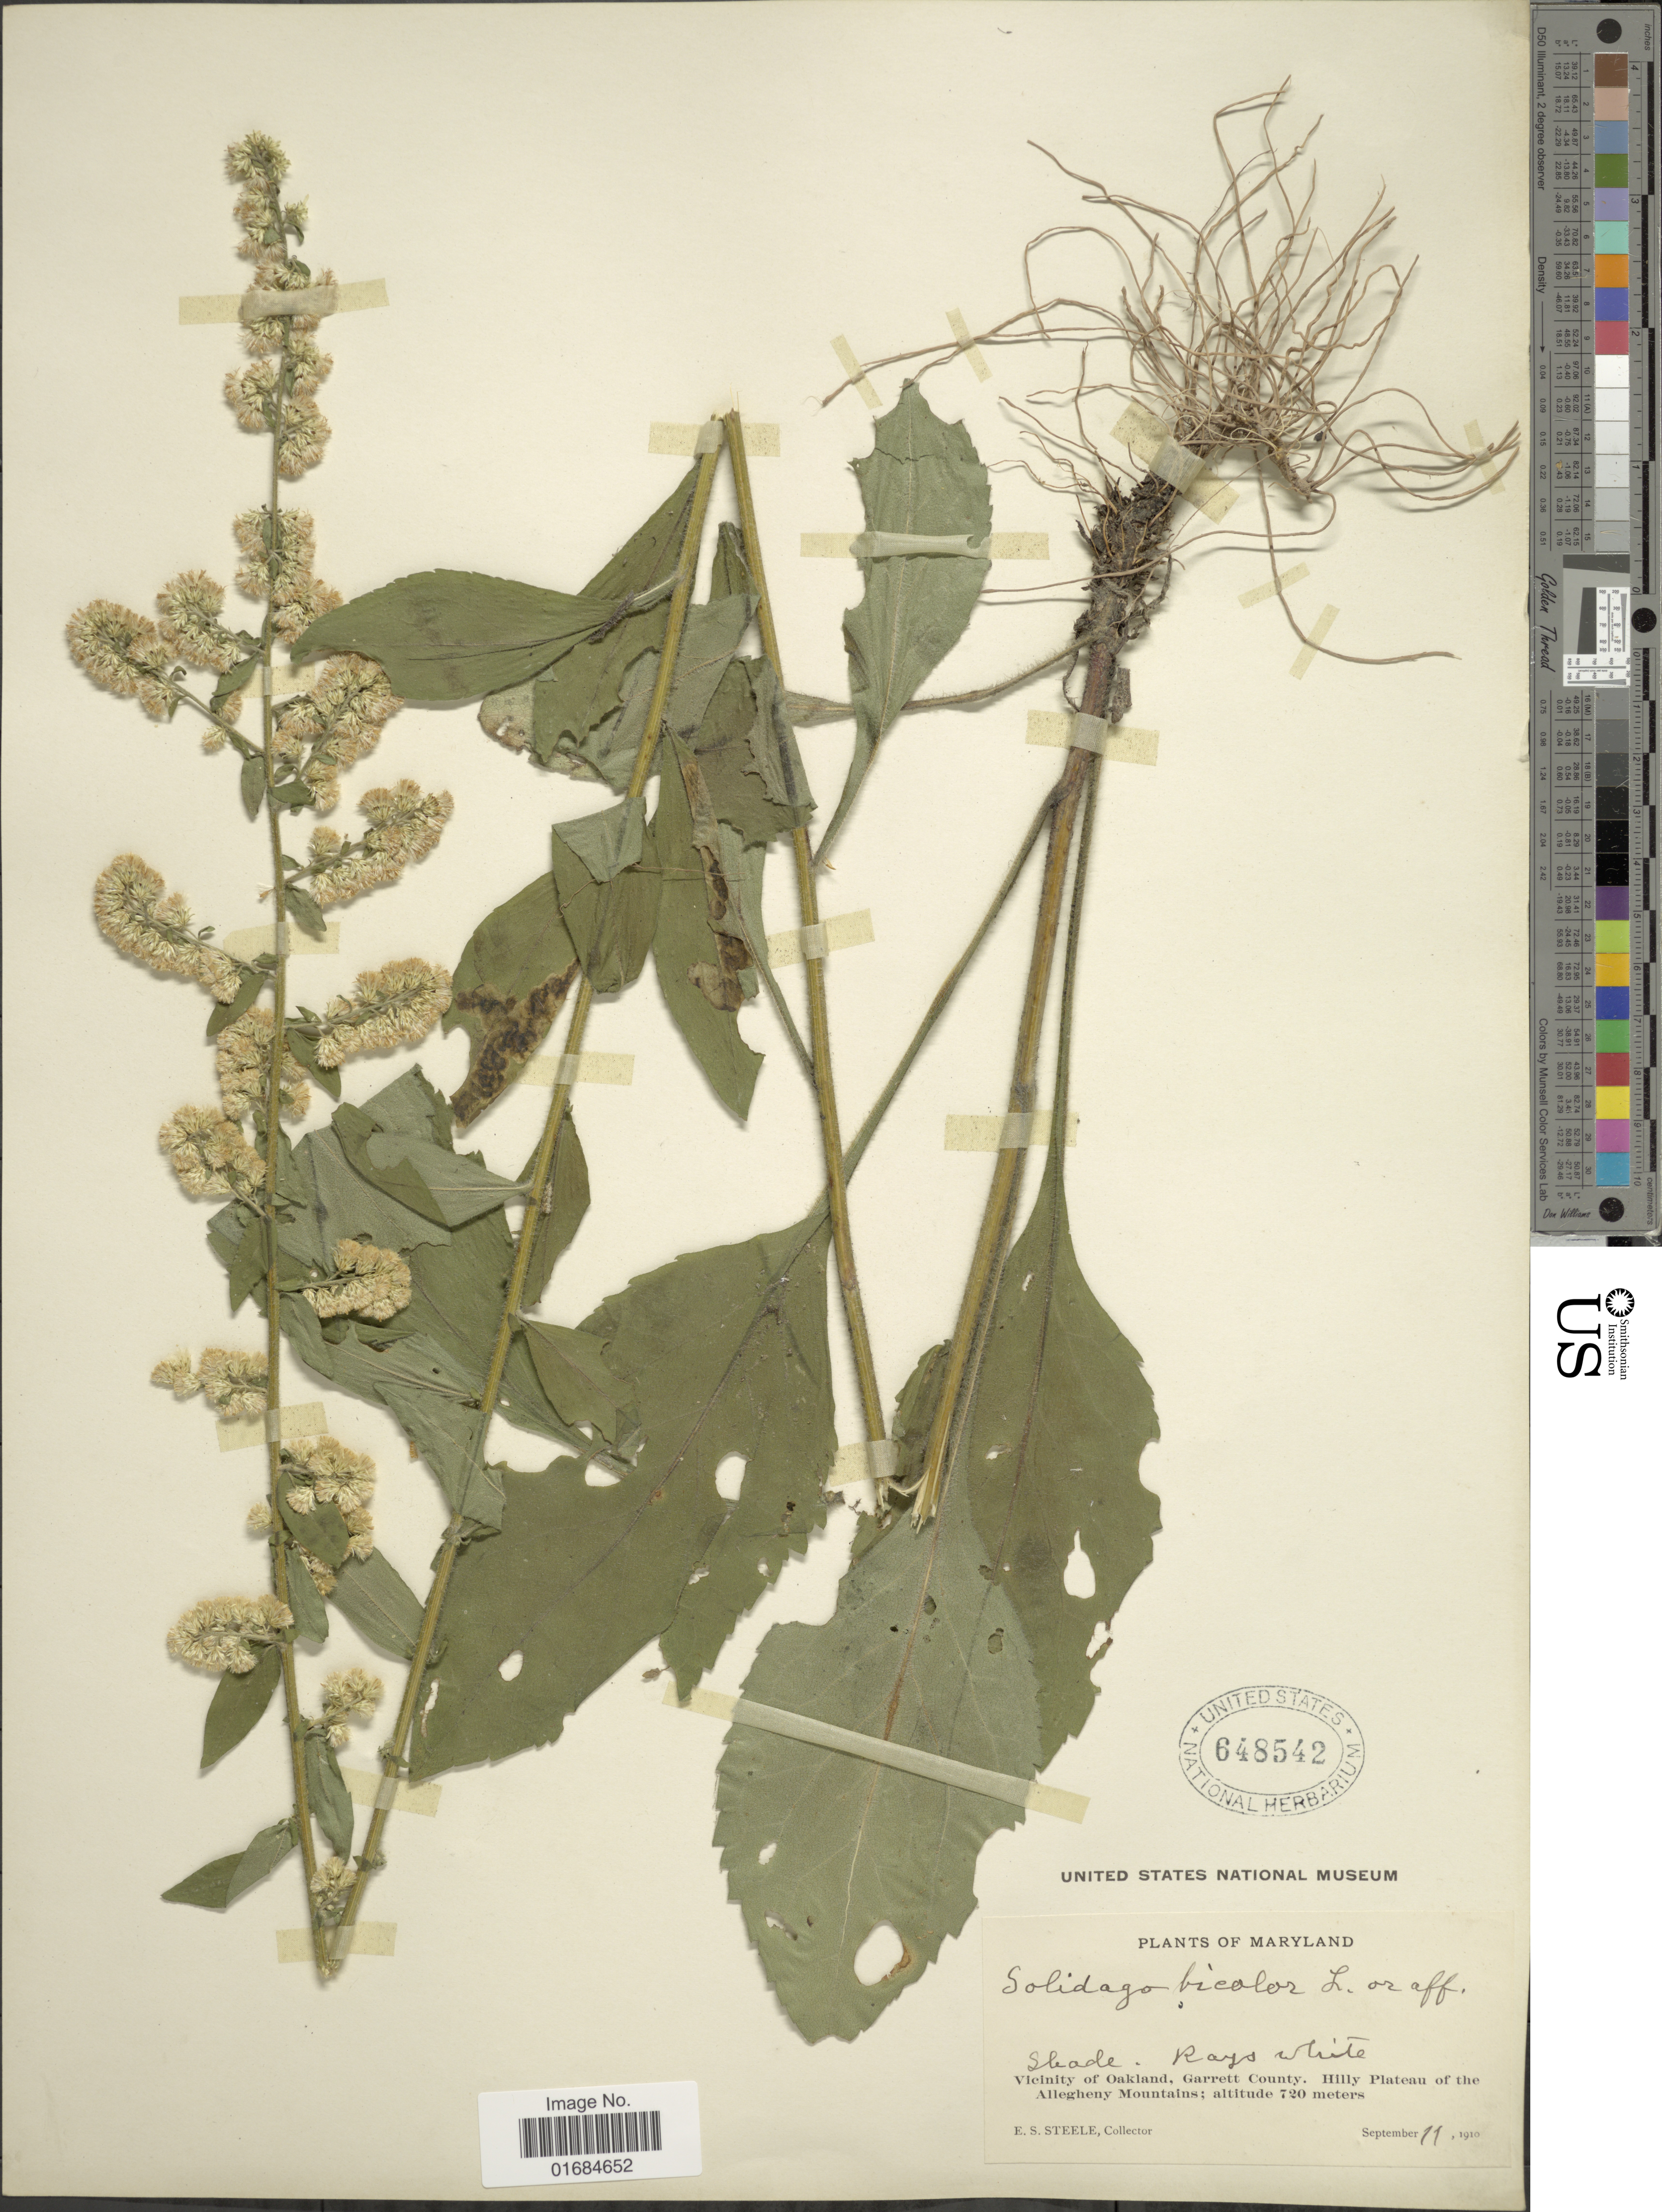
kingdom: Plantae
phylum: Tracheophyta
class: Magnoliopsida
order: Asterales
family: Asteraceae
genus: Solidago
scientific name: Solidago bicolor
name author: L.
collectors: E. Steele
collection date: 1910-09-11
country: United States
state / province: Maryland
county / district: Garrett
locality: Vicinity of Oakland, Garrett County. Hilly Plateau of the Allegheny Mountains.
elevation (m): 720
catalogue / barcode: US 648542